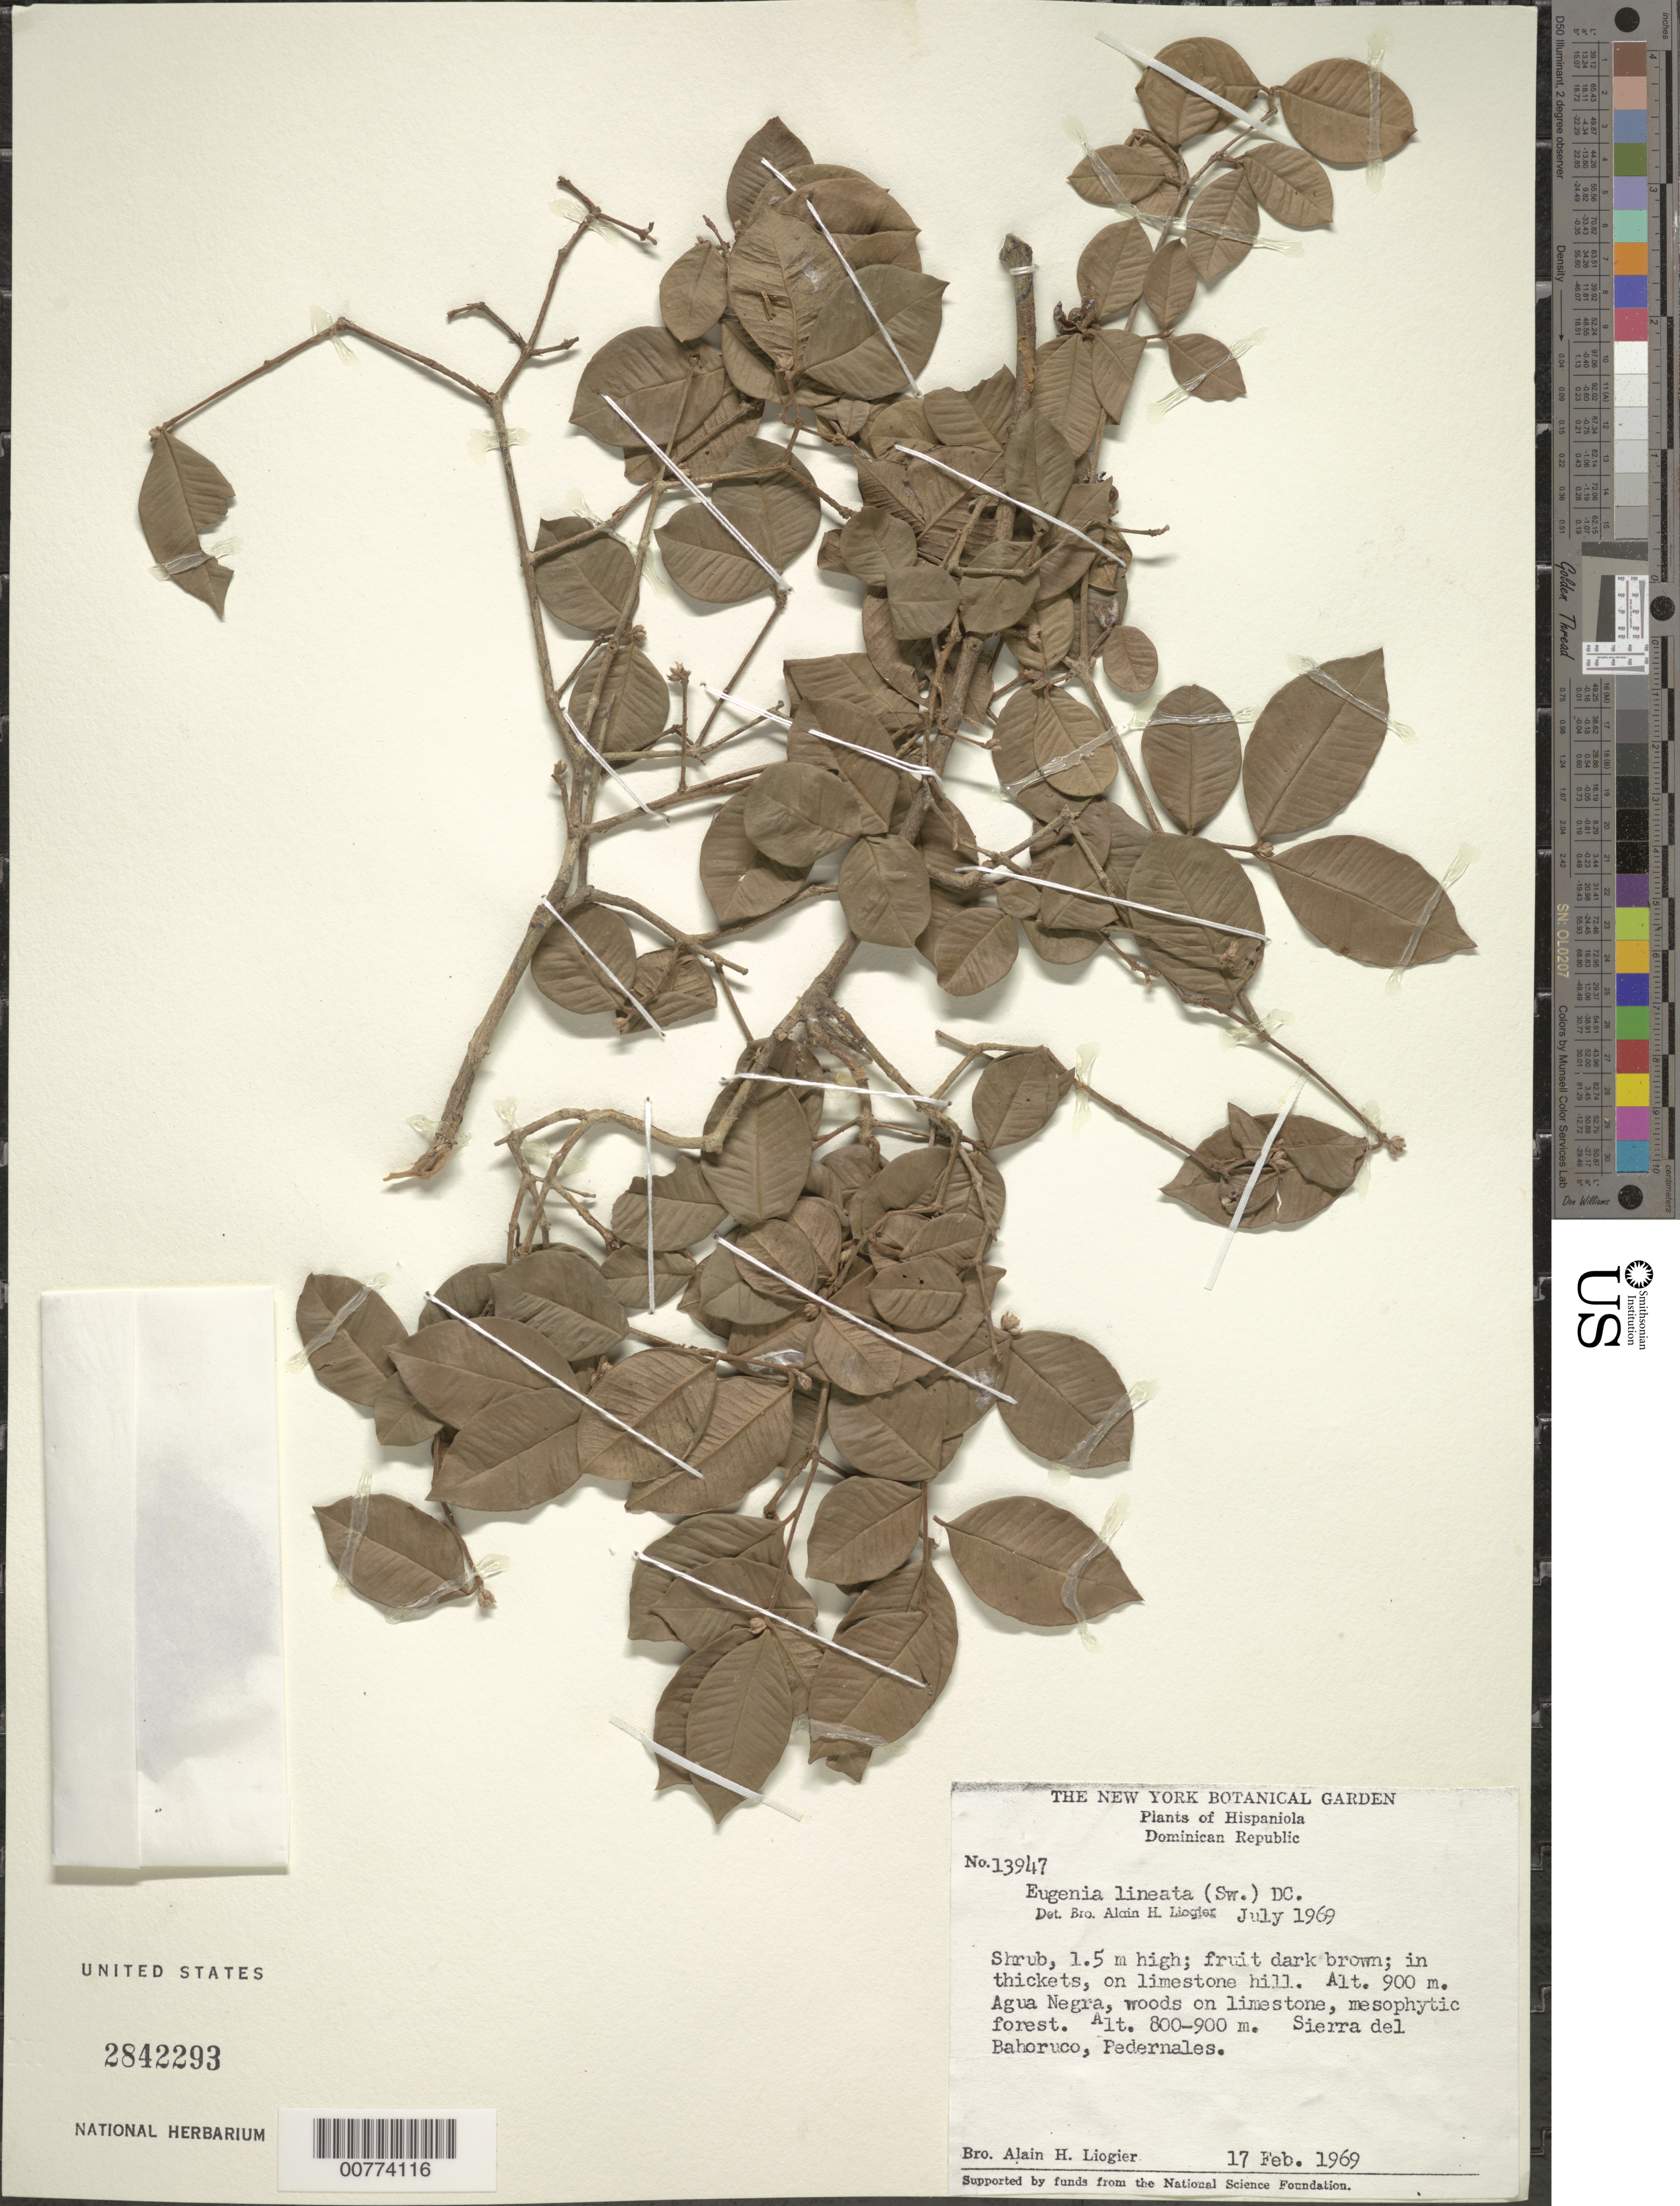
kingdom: Plantae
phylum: Tracheophyta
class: Magnoliopsida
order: Myrtales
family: Myrtaceae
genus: Eugenia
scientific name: Eugenia lineata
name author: (Sw.) DC.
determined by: Liogier, Alain H.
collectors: A. H. Liogier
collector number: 13947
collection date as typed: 17 Feb 1969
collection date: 1969-02-17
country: Dominican Republic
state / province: Pedernales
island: Hispaniola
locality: Sierra del Bahoruco, Agua Negra.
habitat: Woods on limestone hill, in thickets, mesophytic forest.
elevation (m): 900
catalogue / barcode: US 2842293